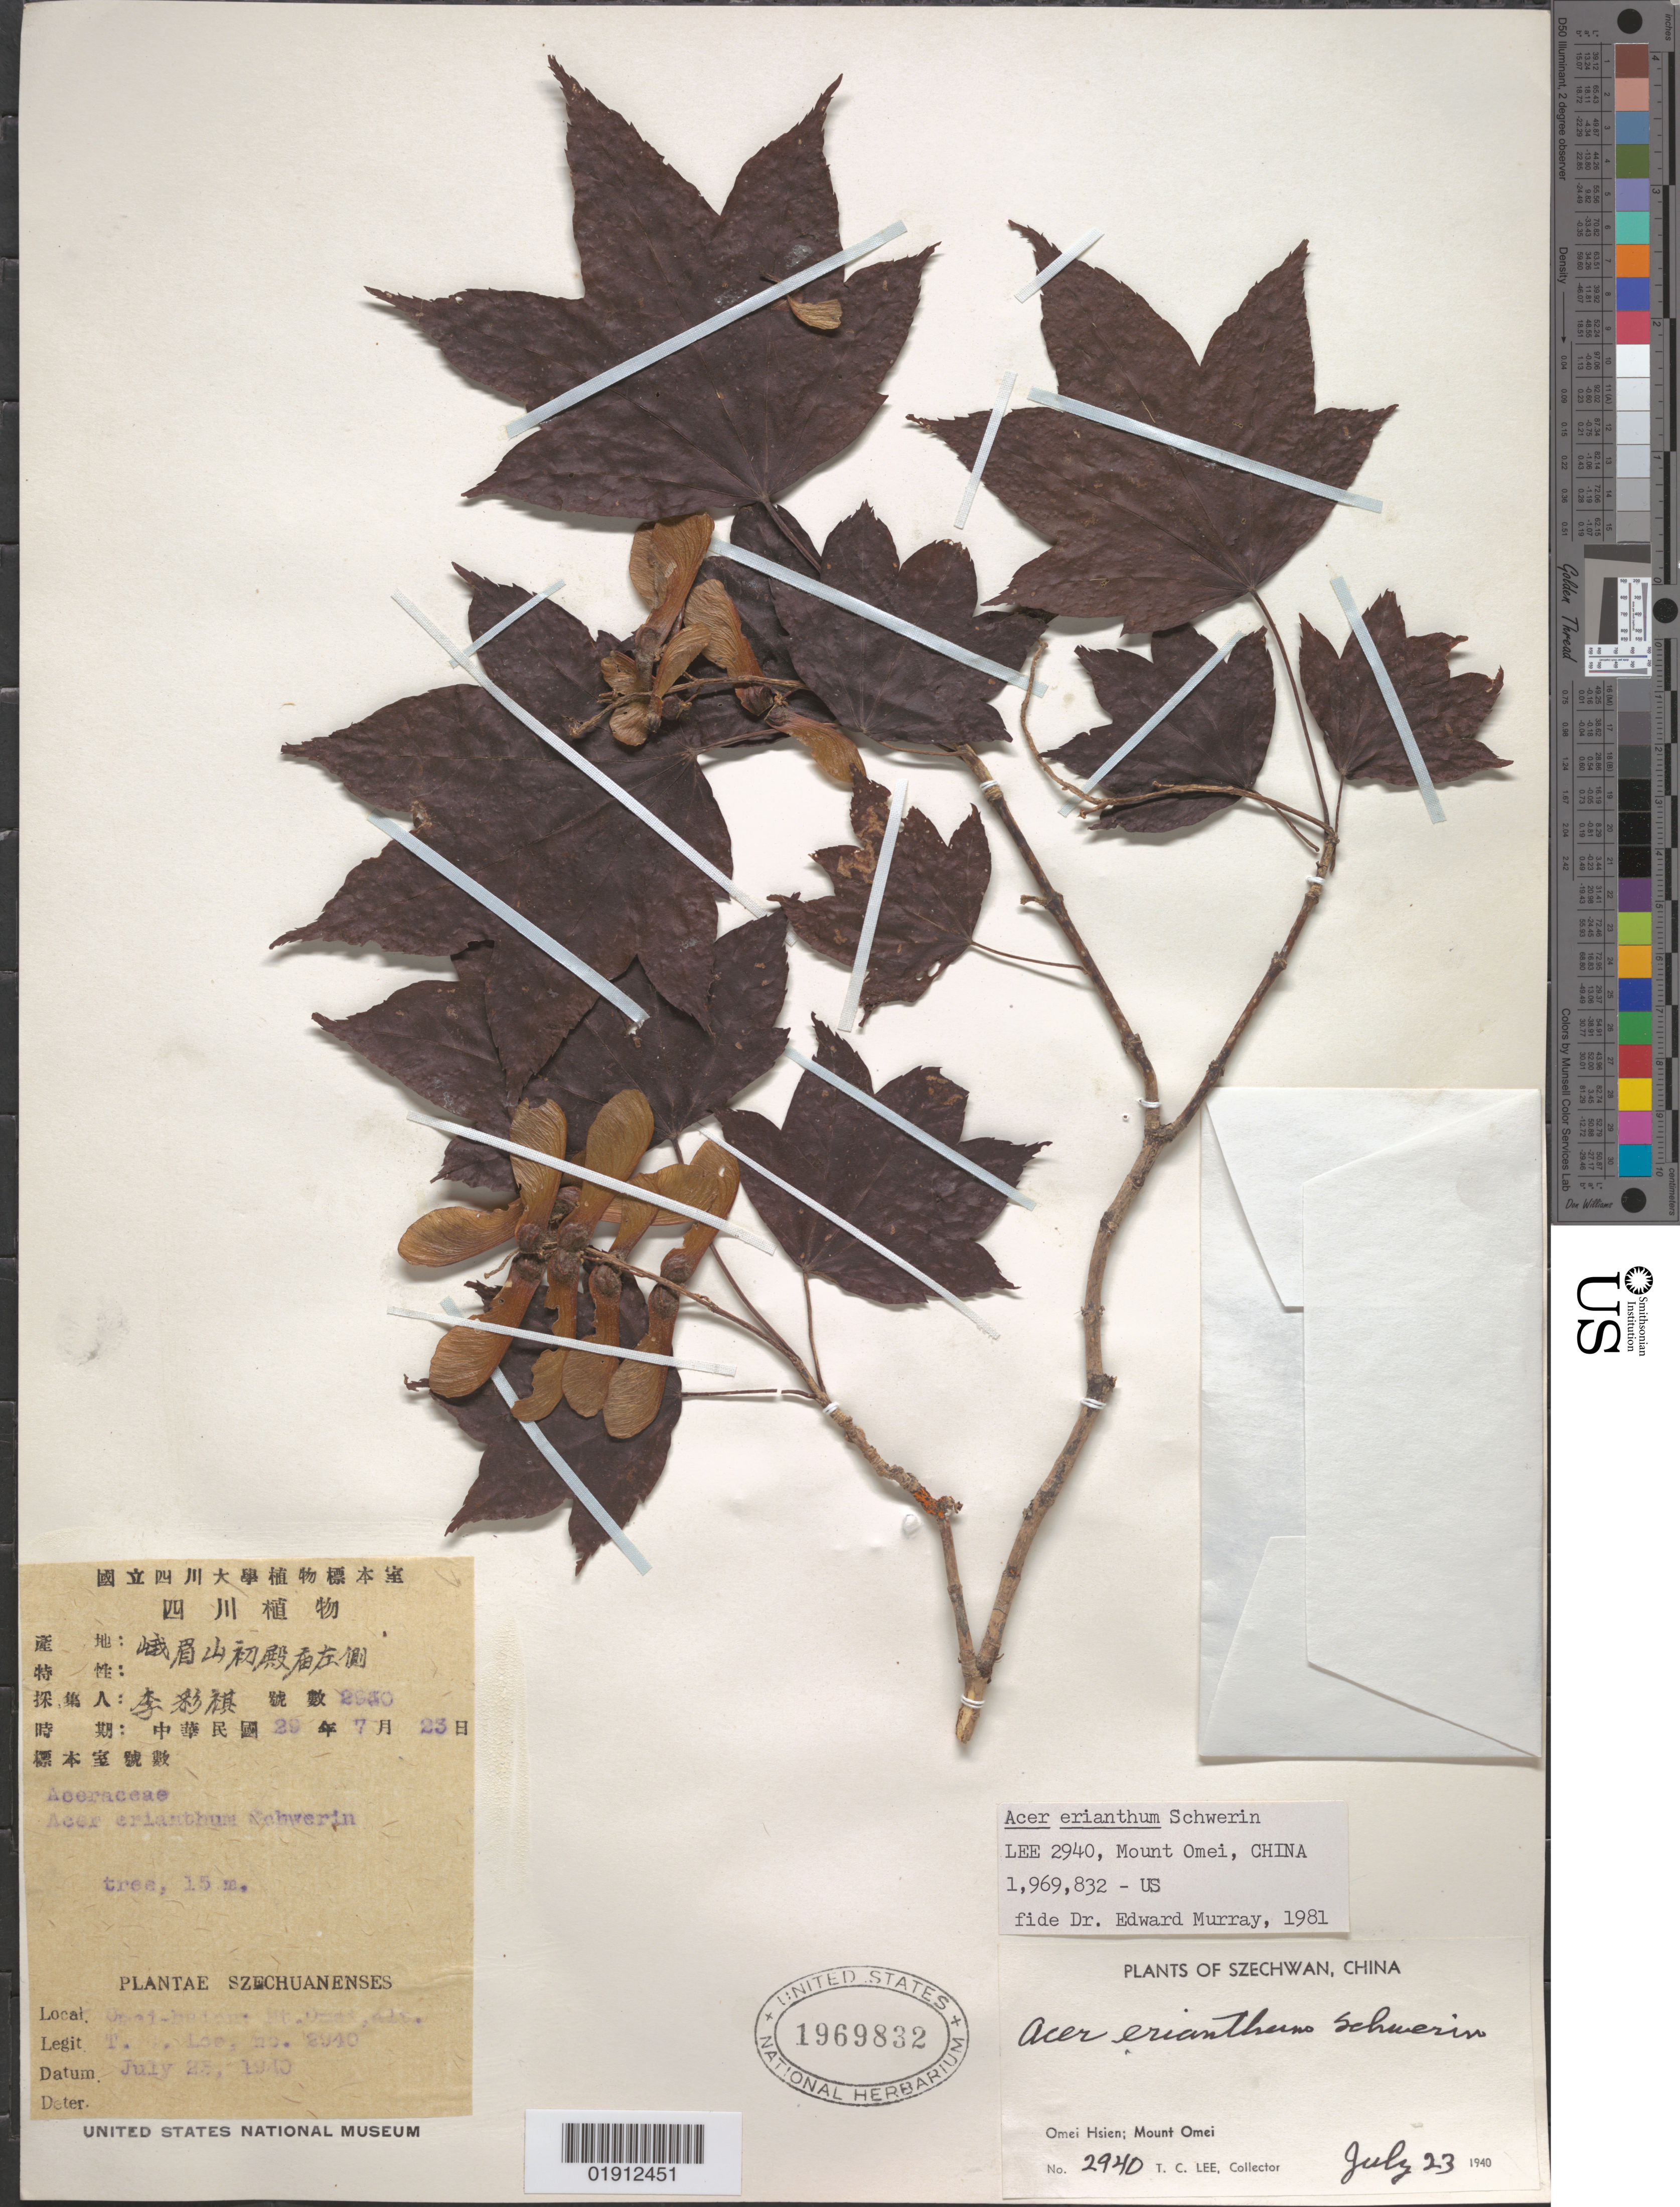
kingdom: Plantae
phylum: Tracheophyta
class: Magnoliopsida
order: Sapindales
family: Sapindaceae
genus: Acer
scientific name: Acer erianthum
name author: Schwer.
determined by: Murray, Edward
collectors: T. Lee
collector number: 2940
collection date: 1940-07-23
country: China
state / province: Sichuan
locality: Szechuan [Sichuan]. Omei Hsien; Mount Omei [Emei]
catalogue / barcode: US 1969832